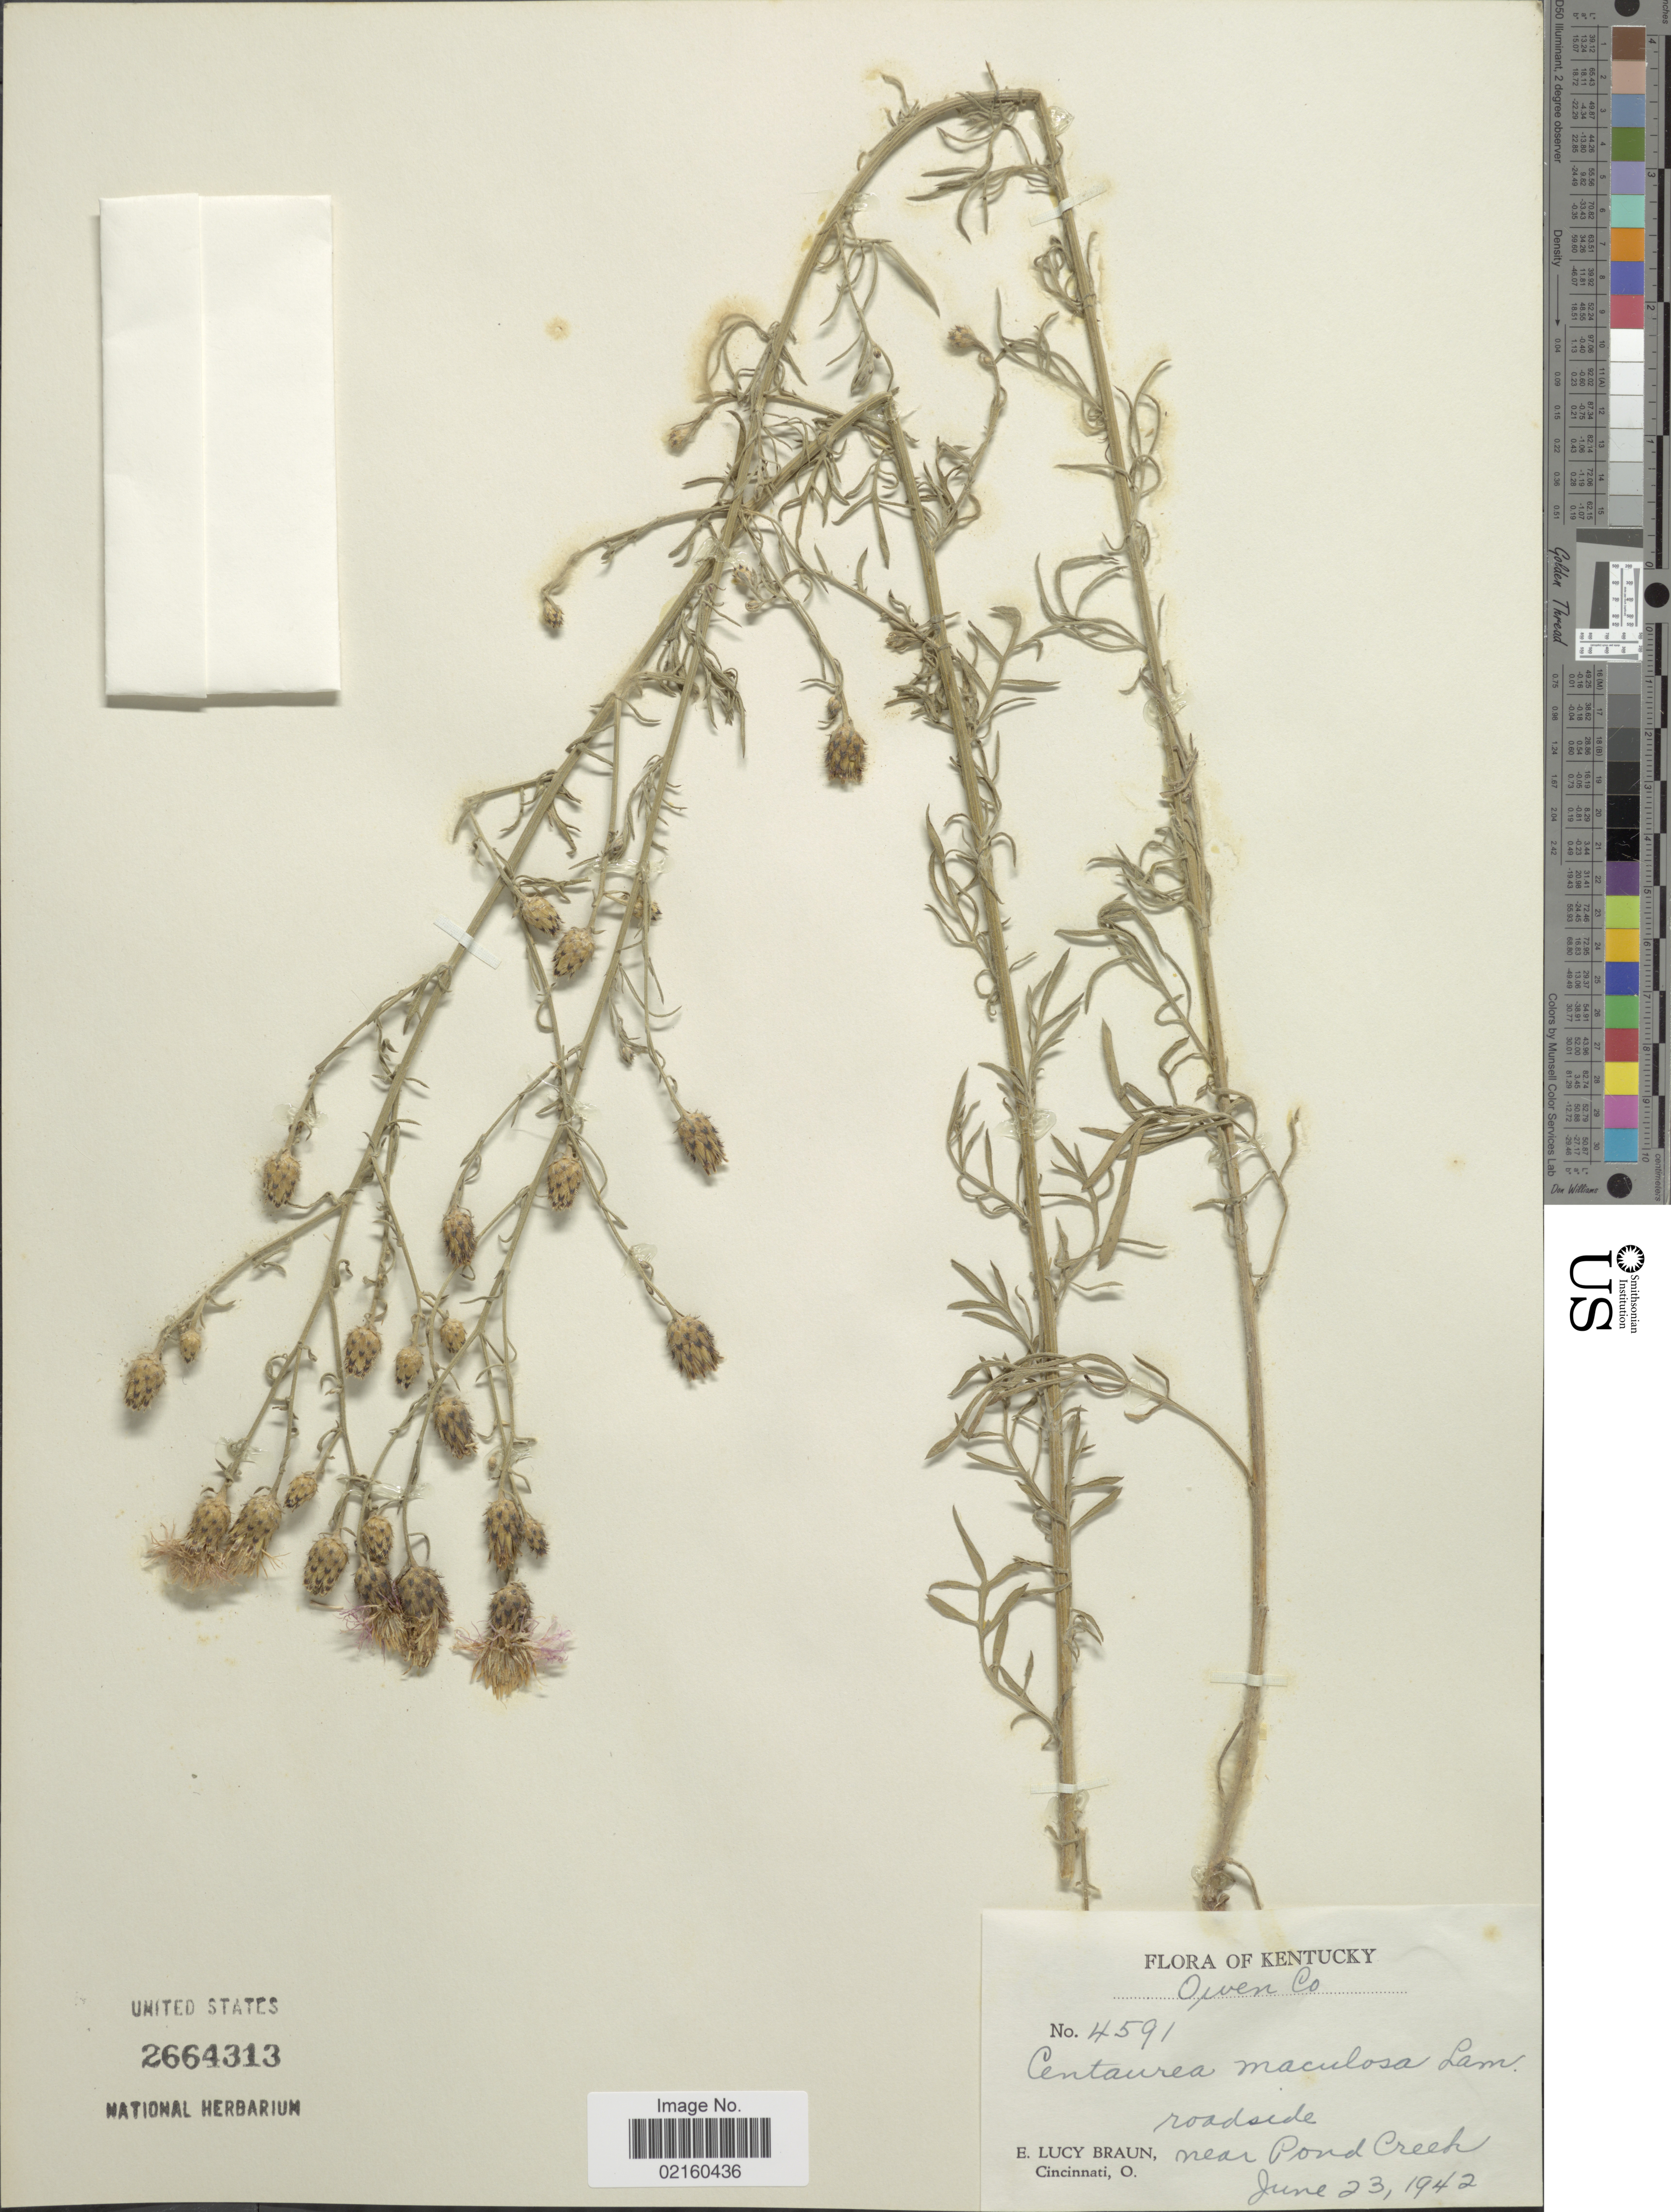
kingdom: Plantae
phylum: Tracheophyta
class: Magnoliopsida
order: Asterales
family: Asteraceae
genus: Centaurea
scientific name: Centaurea stoebe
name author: L.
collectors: E. L. Braun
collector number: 4591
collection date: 1942-06-23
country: United States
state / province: Kentucky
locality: Owen Co., roadside near Pond Creek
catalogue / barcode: US 2664313